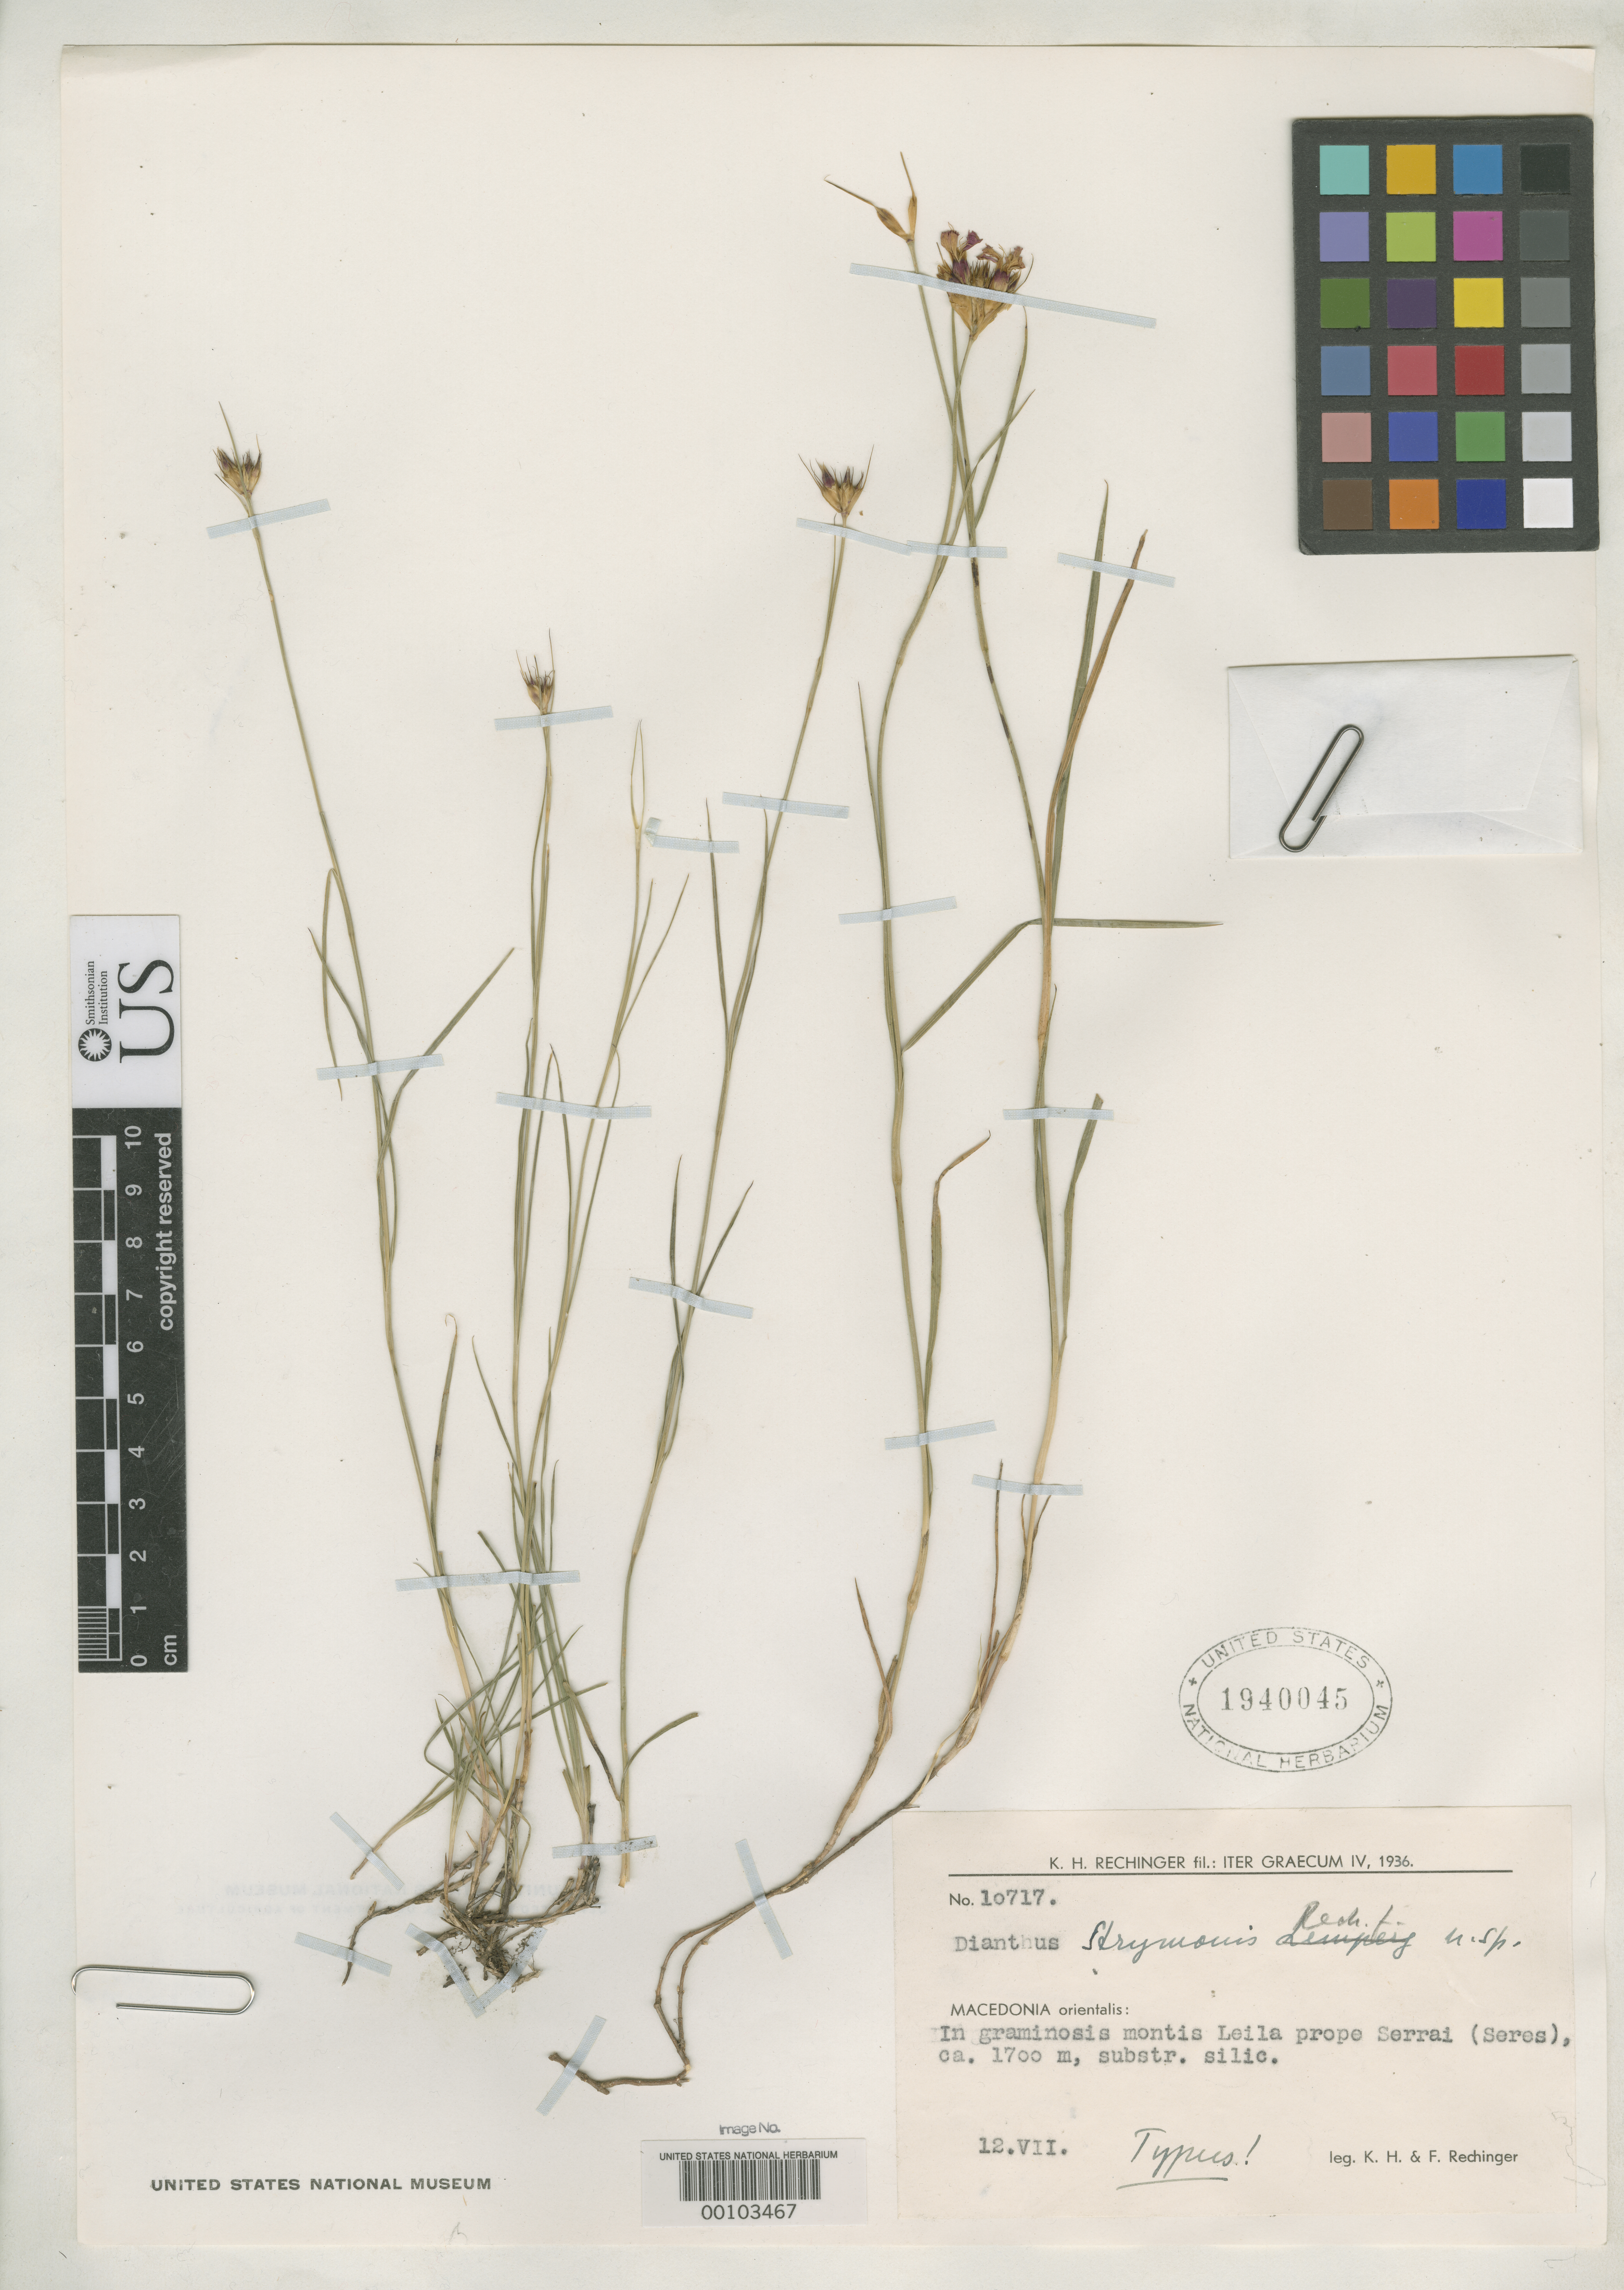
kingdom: Plantae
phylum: Tracheophyta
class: Magnoliopsida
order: Caryophyllales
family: Caryophyllaceae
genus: Dianthus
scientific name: Dianthus strymonis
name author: Rech. f.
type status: Isotype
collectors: K. H. Rechinger & F. Rechinger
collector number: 10717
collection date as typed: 12 Jul 1936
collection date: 1936-07-12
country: Greece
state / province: Central Macedonia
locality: In graminosis Montis Leila prope Serrai (Seres); Macedonia.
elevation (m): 1700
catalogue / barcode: US 1940045